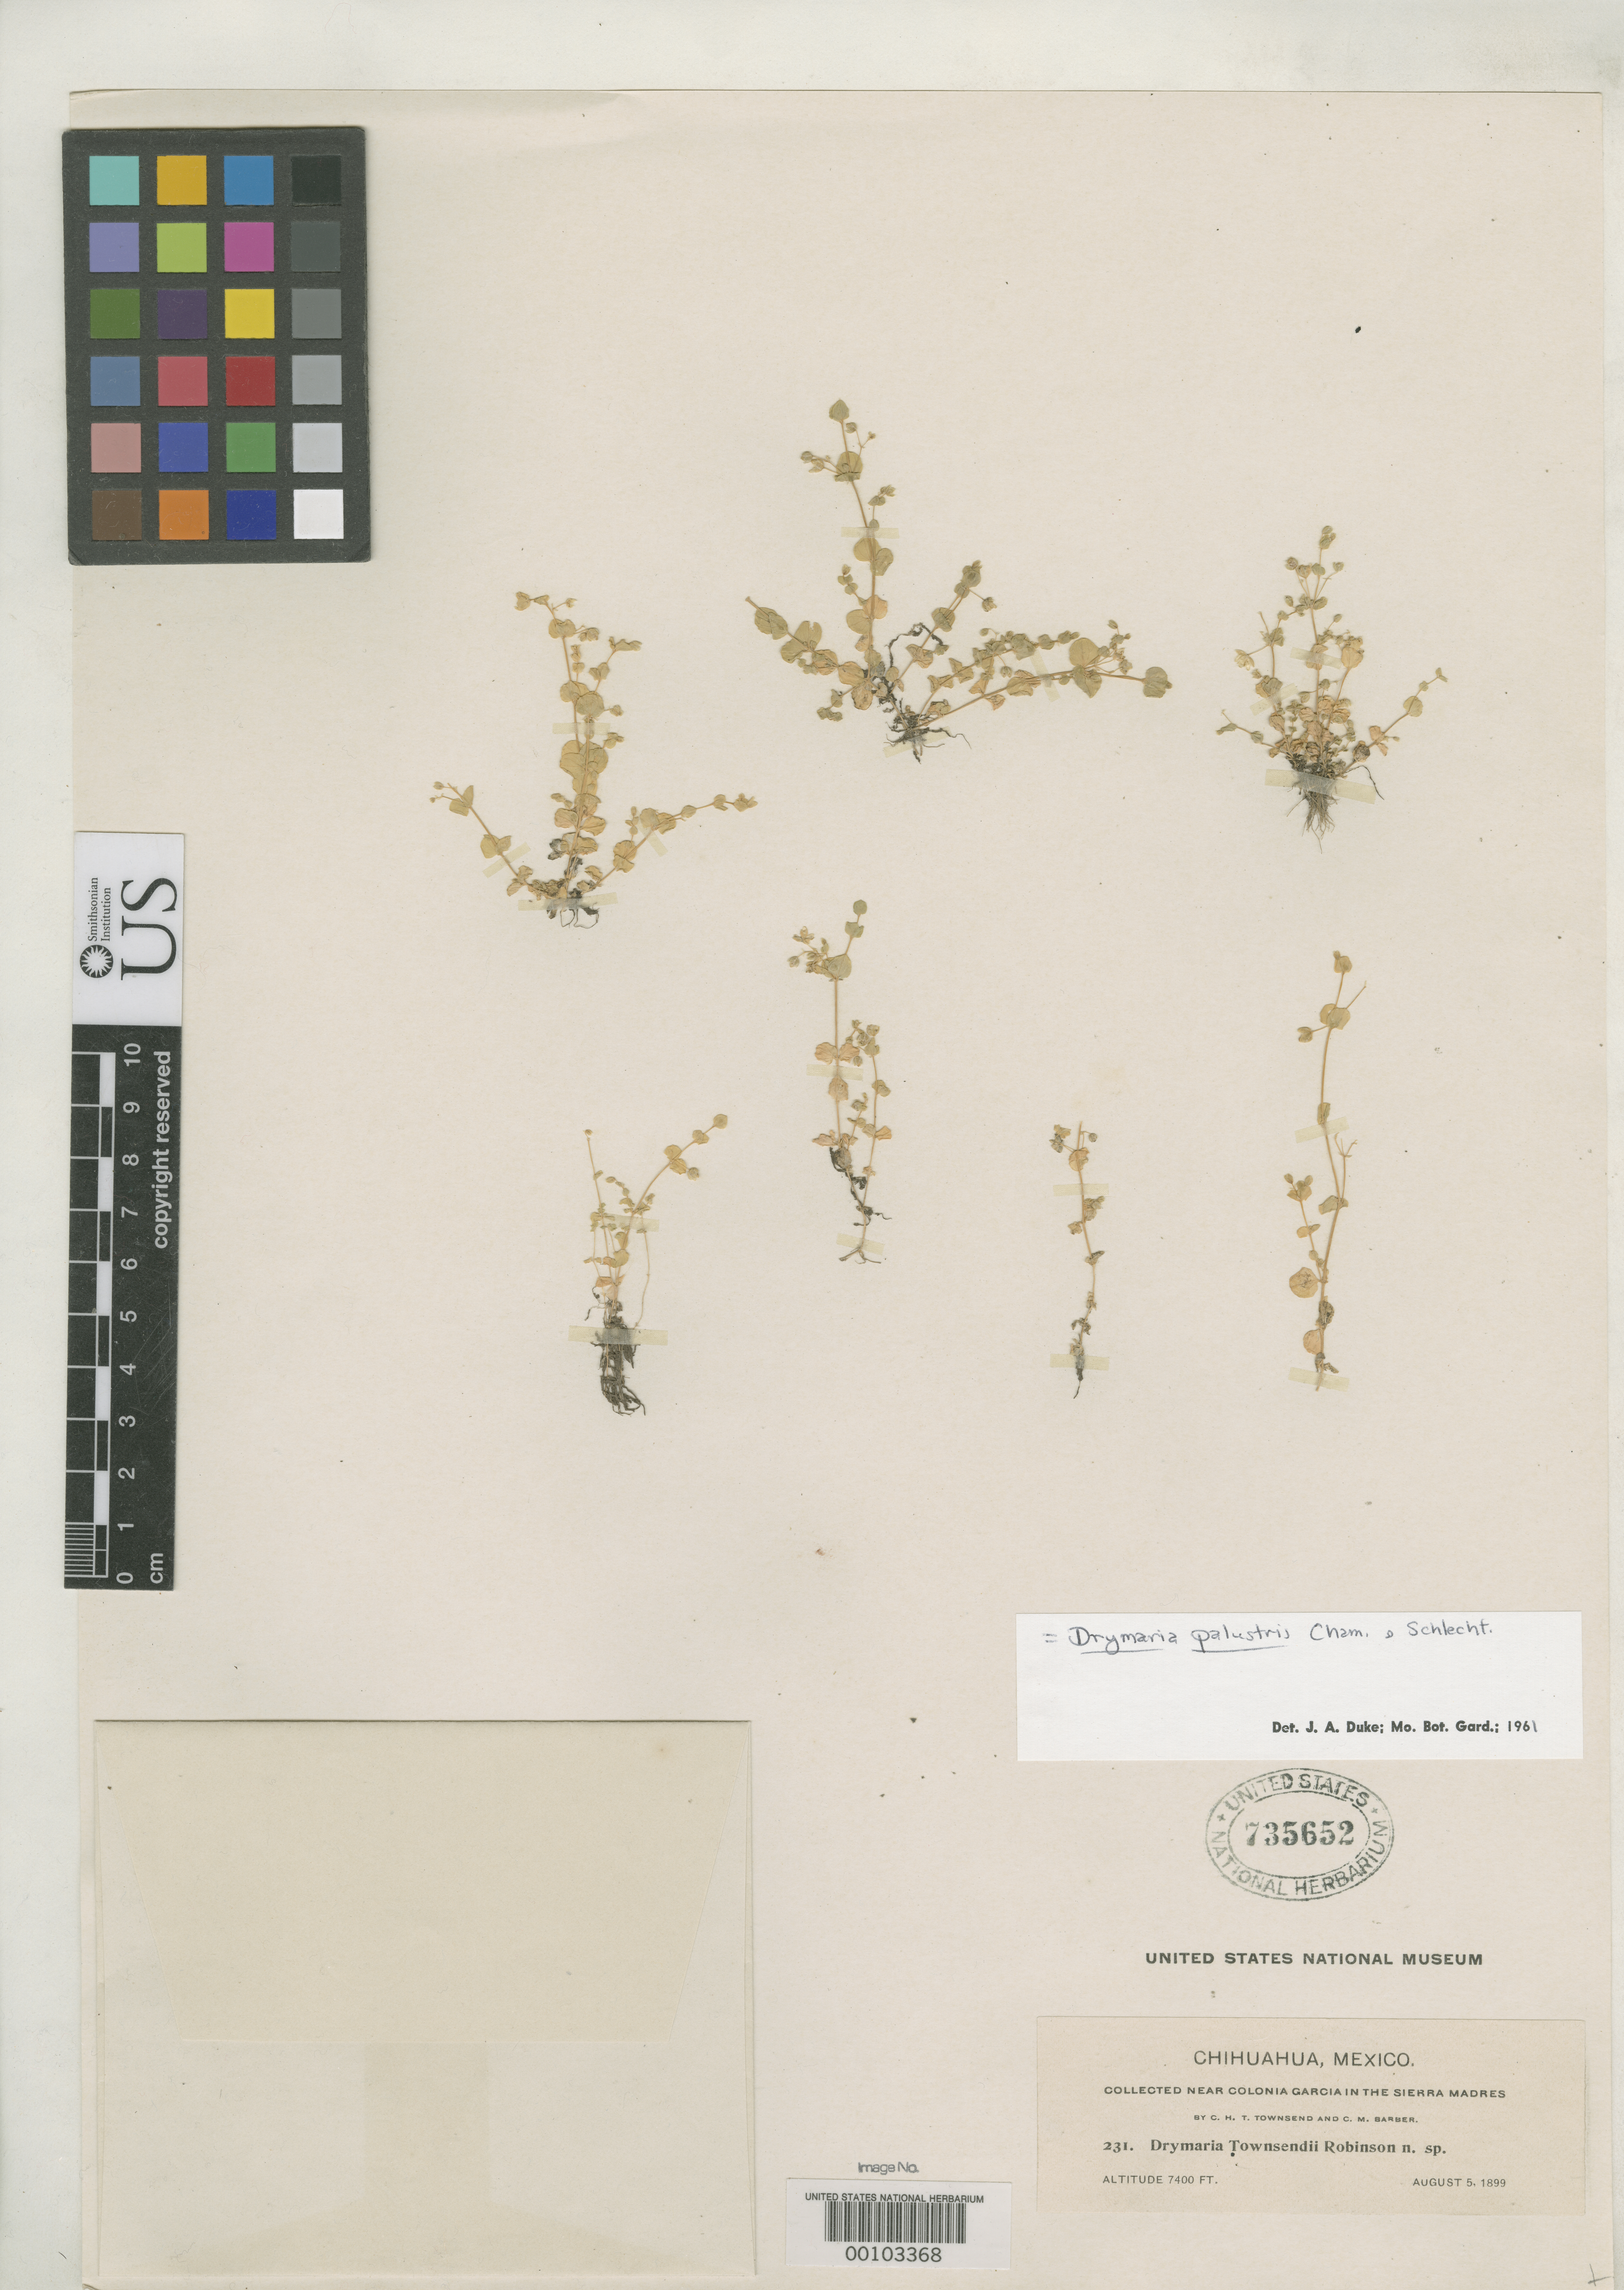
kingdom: Plantae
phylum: Tracheophyta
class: Magnoliopsida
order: Caryophyllales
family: Caryophyllaceae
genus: Drymaria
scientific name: Drymaria townsendii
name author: B.L. Rob.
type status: Isotype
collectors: C. H. T. Townsend & C. Barber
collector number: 231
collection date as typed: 05 Aug 1899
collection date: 1899-08-05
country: Mexico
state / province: Chihuahua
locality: Sierra Madre, 8 km. SE of Colonia Garcia.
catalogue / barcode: US 735652